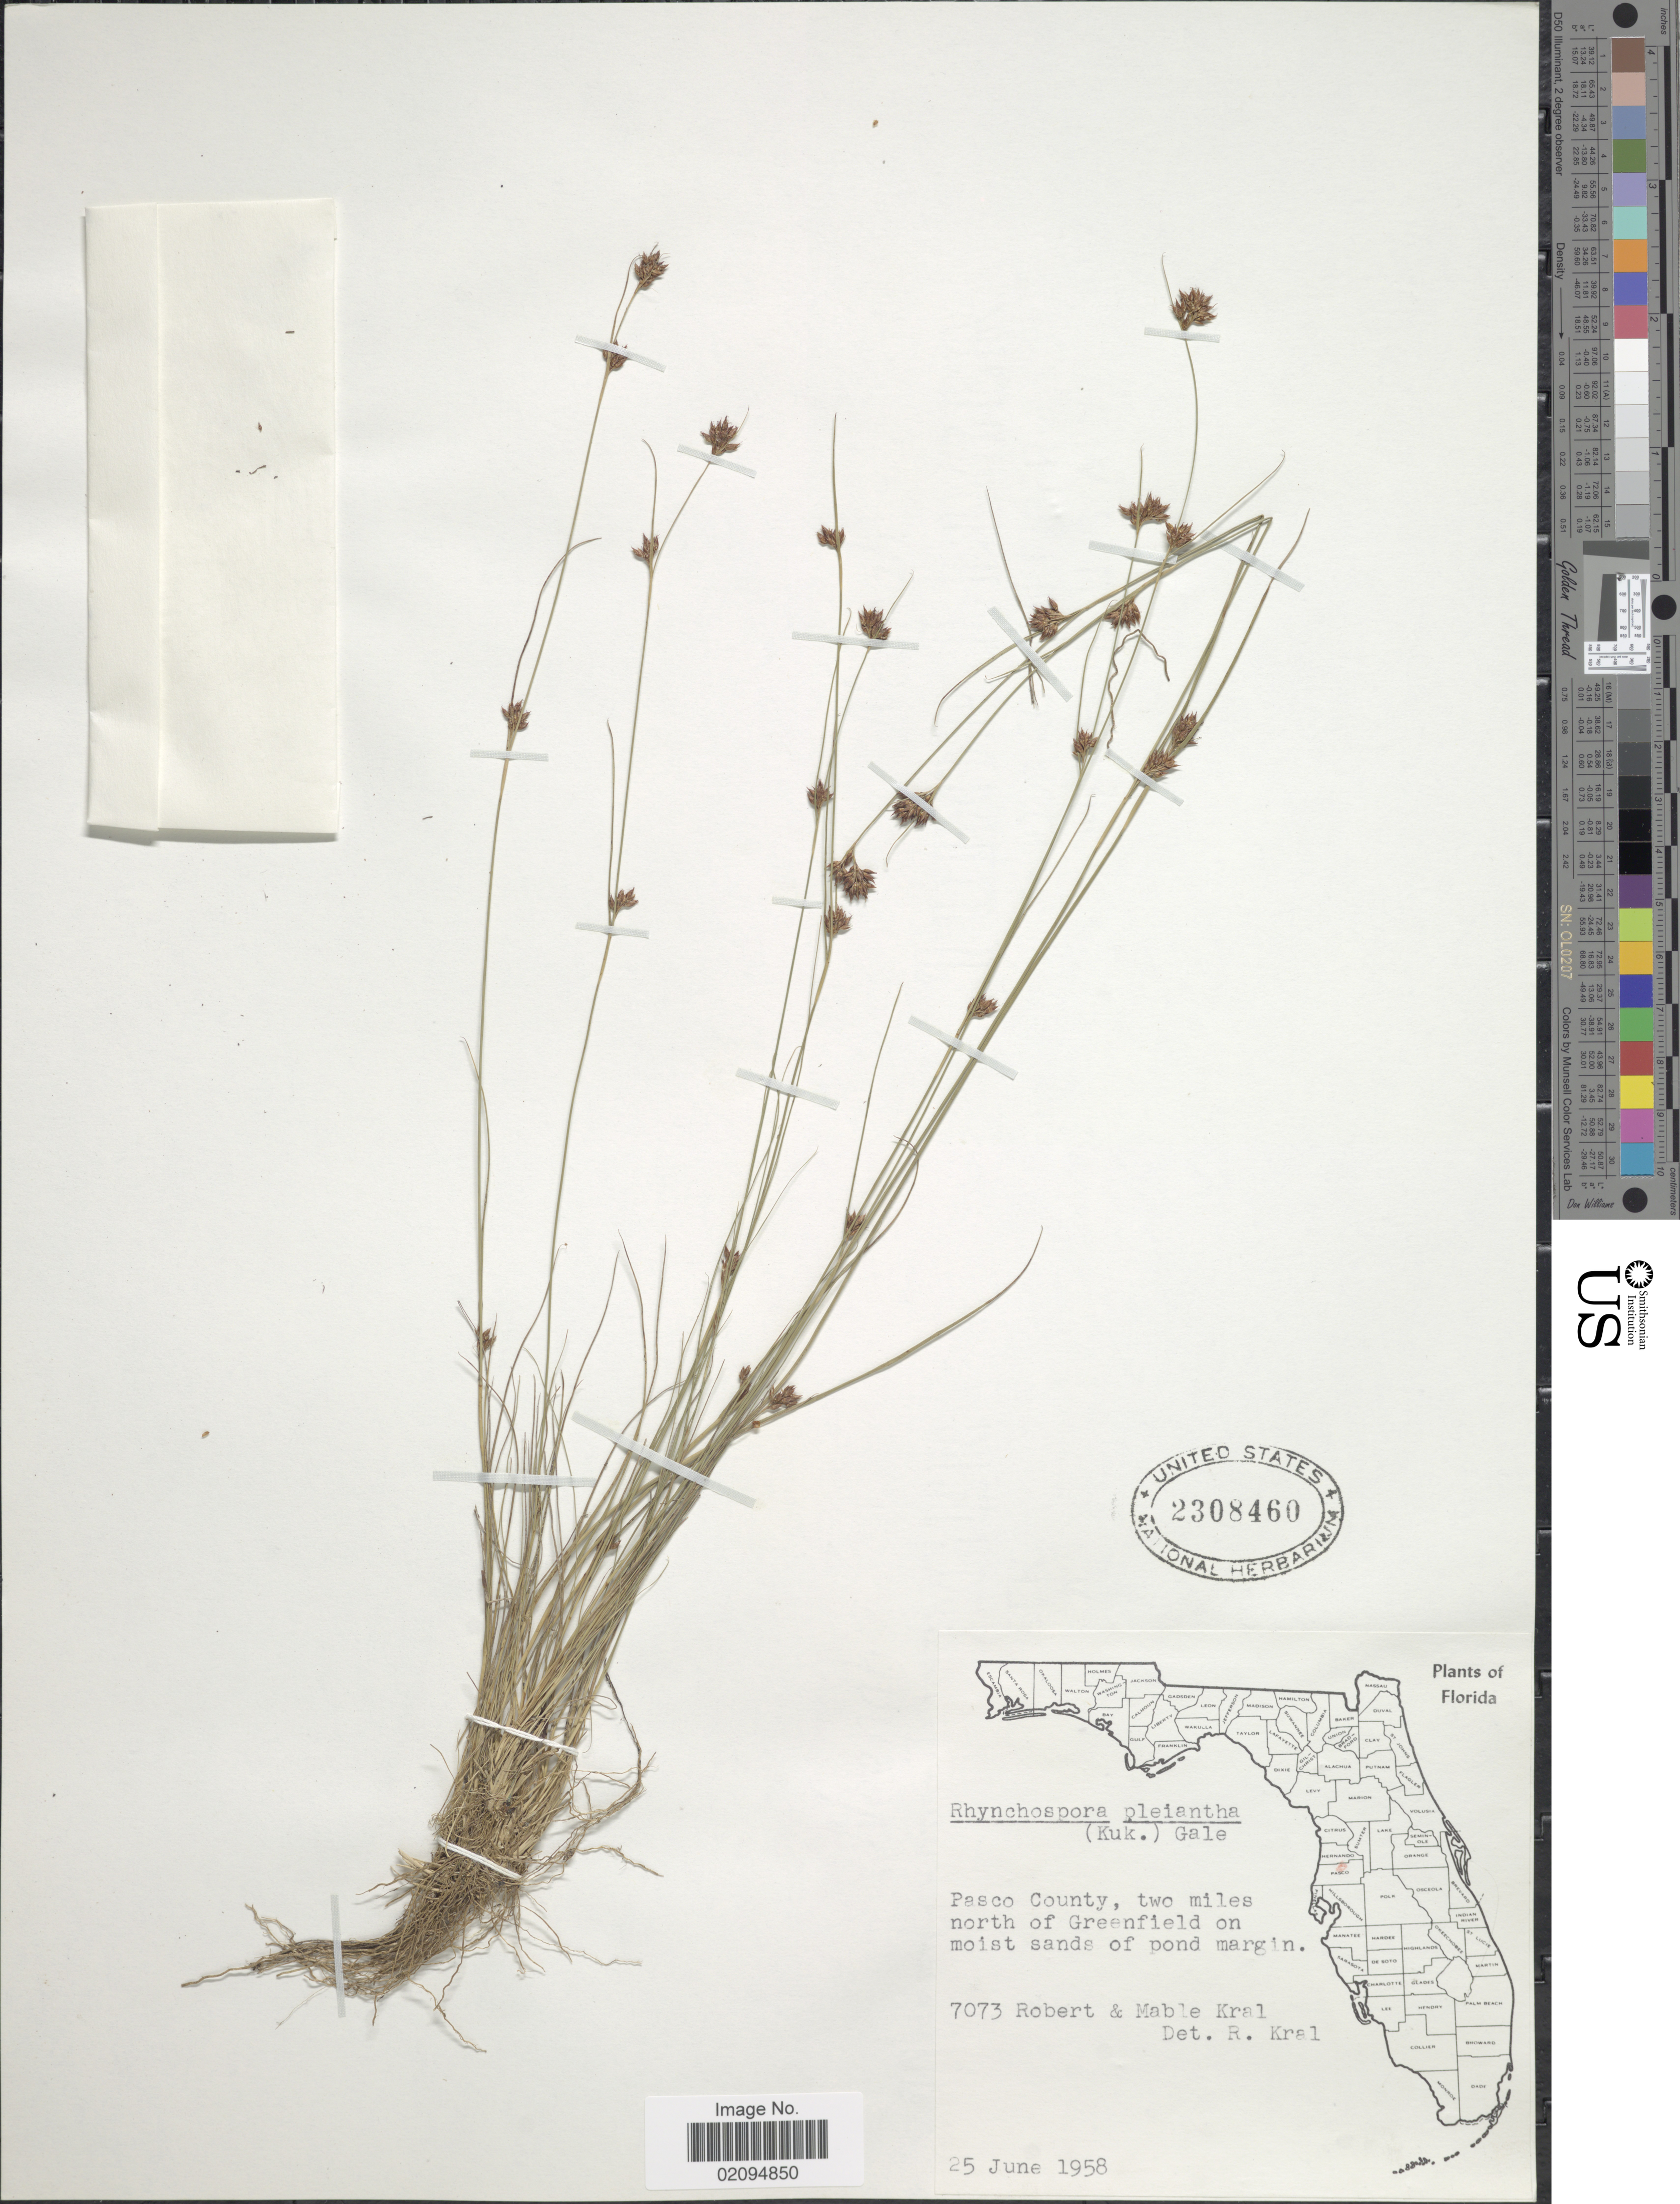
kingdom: Plantae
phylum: Tracheophyta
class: Liliopsida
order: Poales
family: Cyperaceae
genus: Rhynchospora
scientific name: Rhynchospora pleiantha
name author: (Kük.) Gale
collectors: R. Kral & M. Kral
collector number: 7073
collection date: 1958-06-25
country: United States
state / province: Florida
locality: Pasco County, two miles north of Greenfield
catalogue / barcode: US 2308460